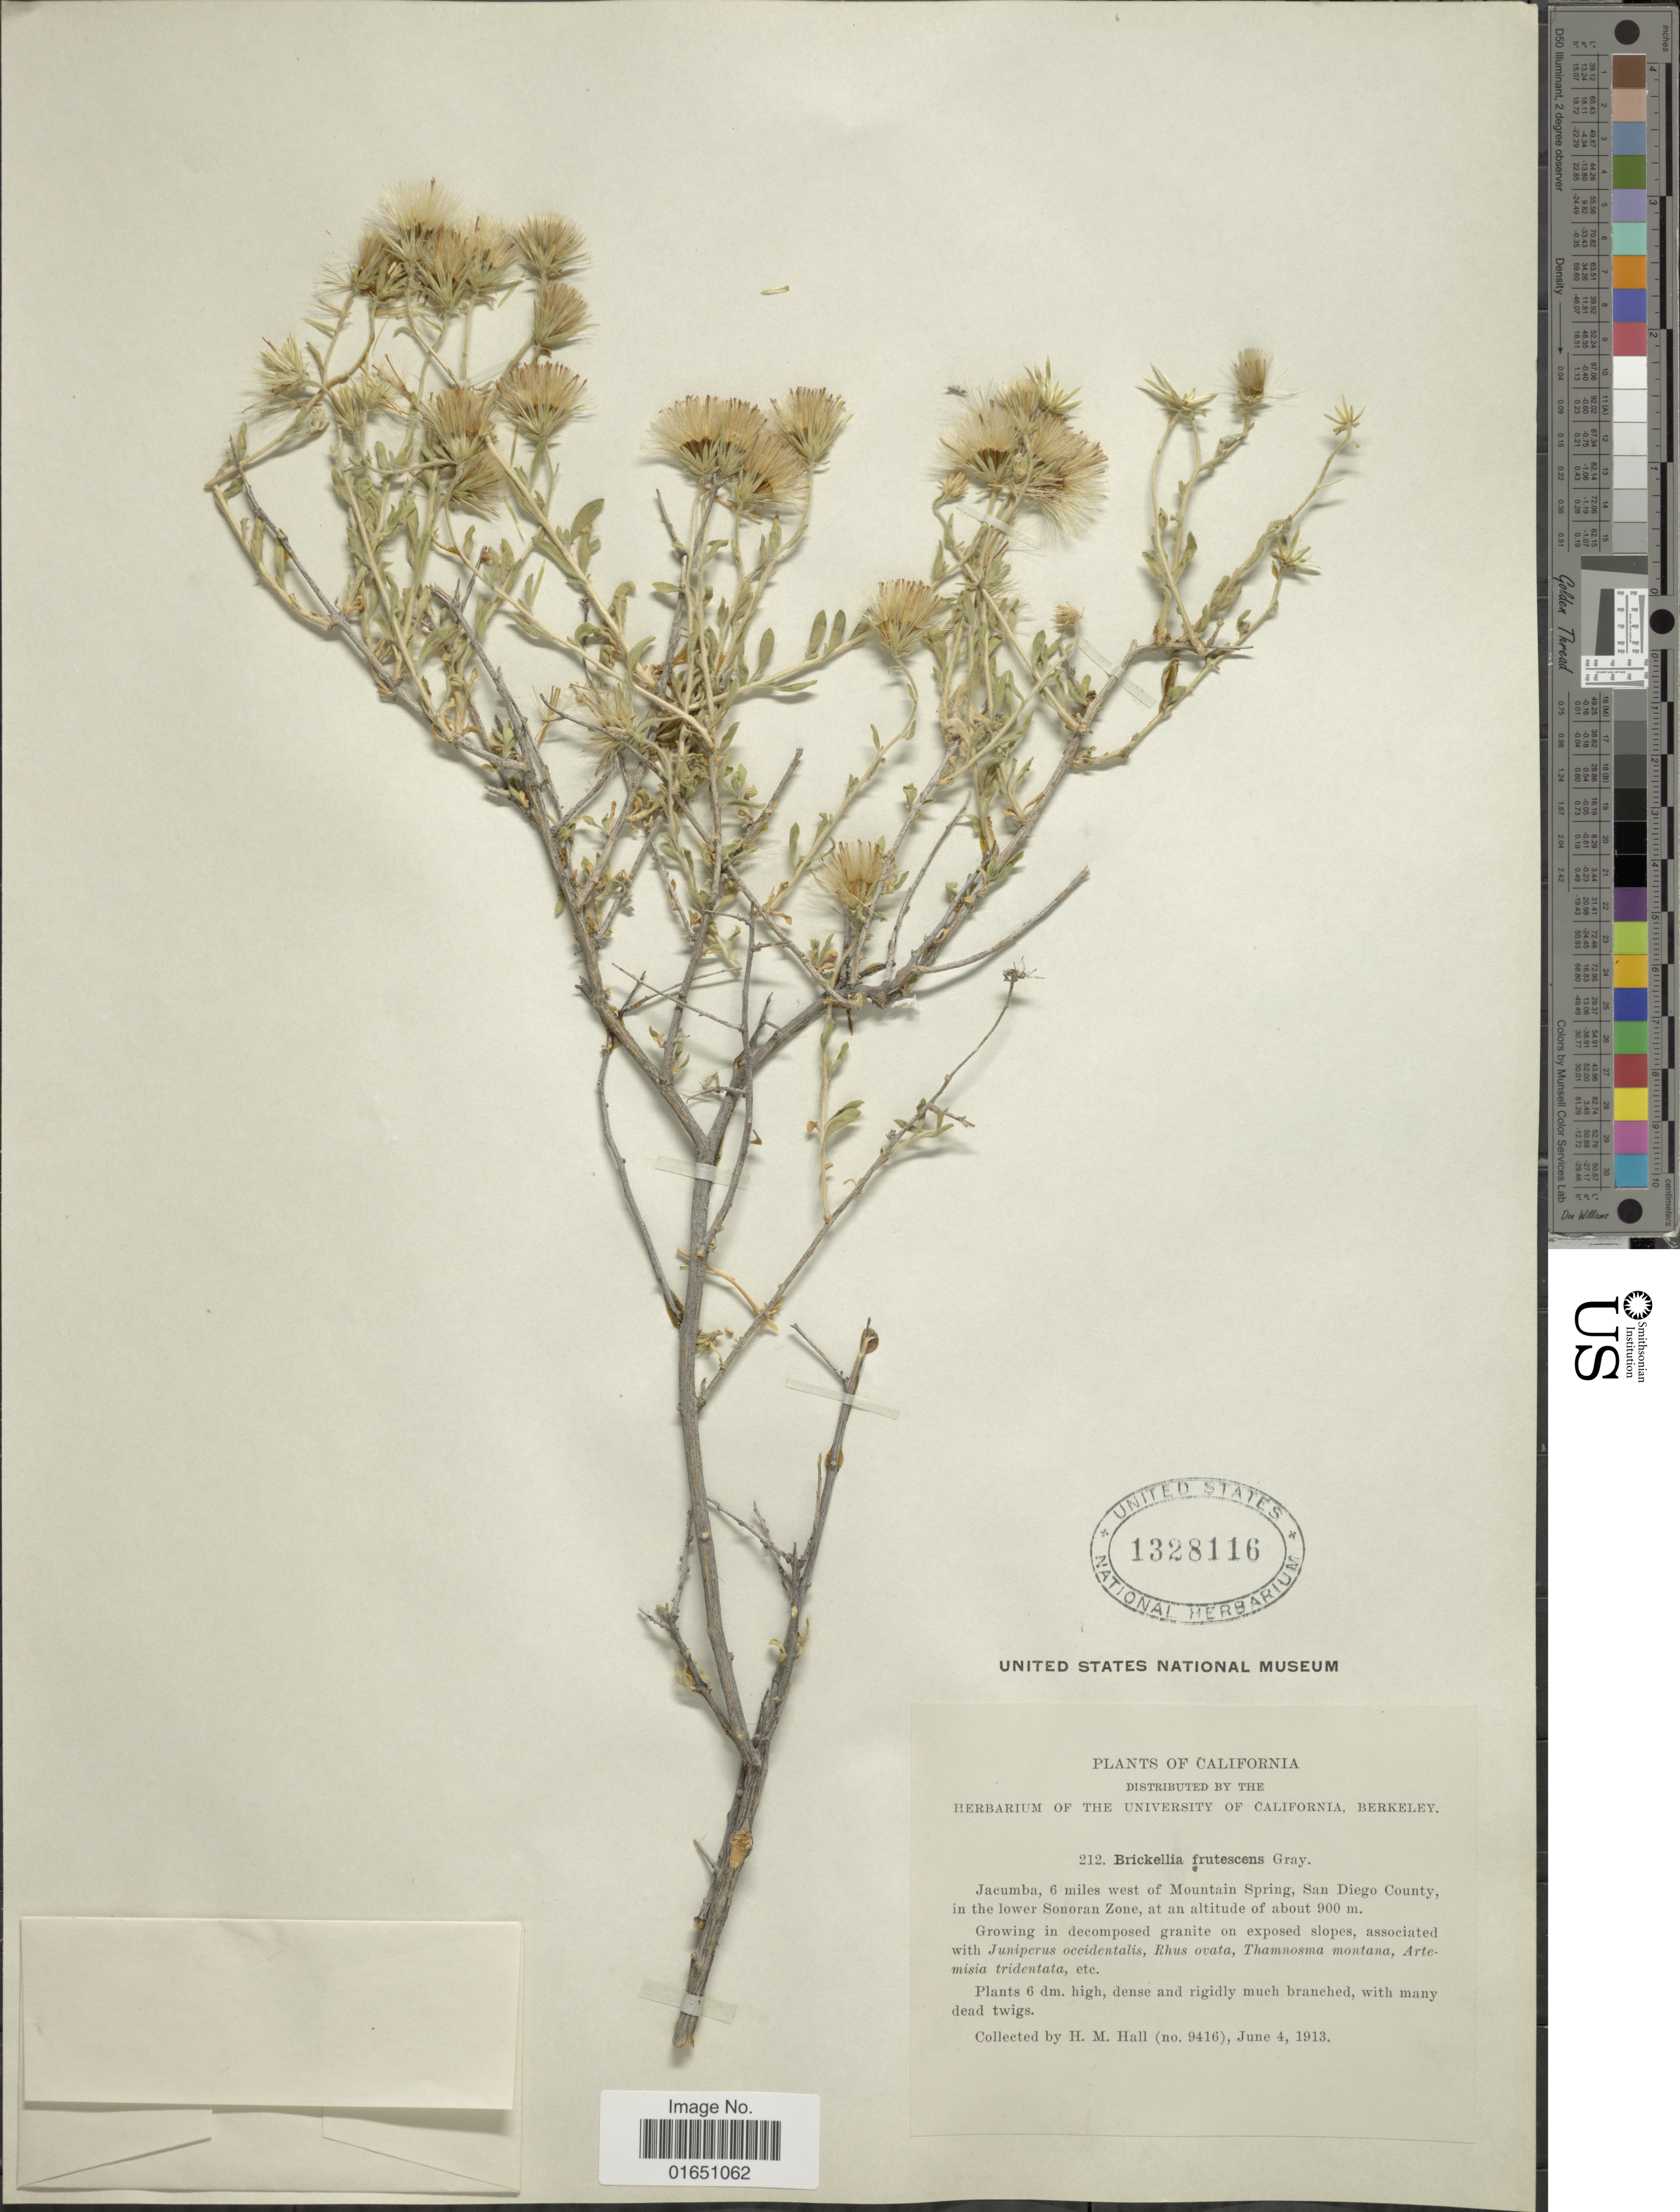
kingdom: Plantae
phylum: Tracheophyta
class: Magnoliopsida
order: Asterales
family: Asteraceae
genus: Brickellia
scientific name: Brickellia frutescens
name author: A. Gray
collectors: H. M. Hall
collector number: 9416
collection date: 1913-06-04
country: United States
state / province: California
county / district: San Diego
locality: Jacumba, 6 miles west of Mountain Spring, San Diego County, in the lower Sonoran Zone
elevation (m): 900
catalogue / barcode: US 1328116